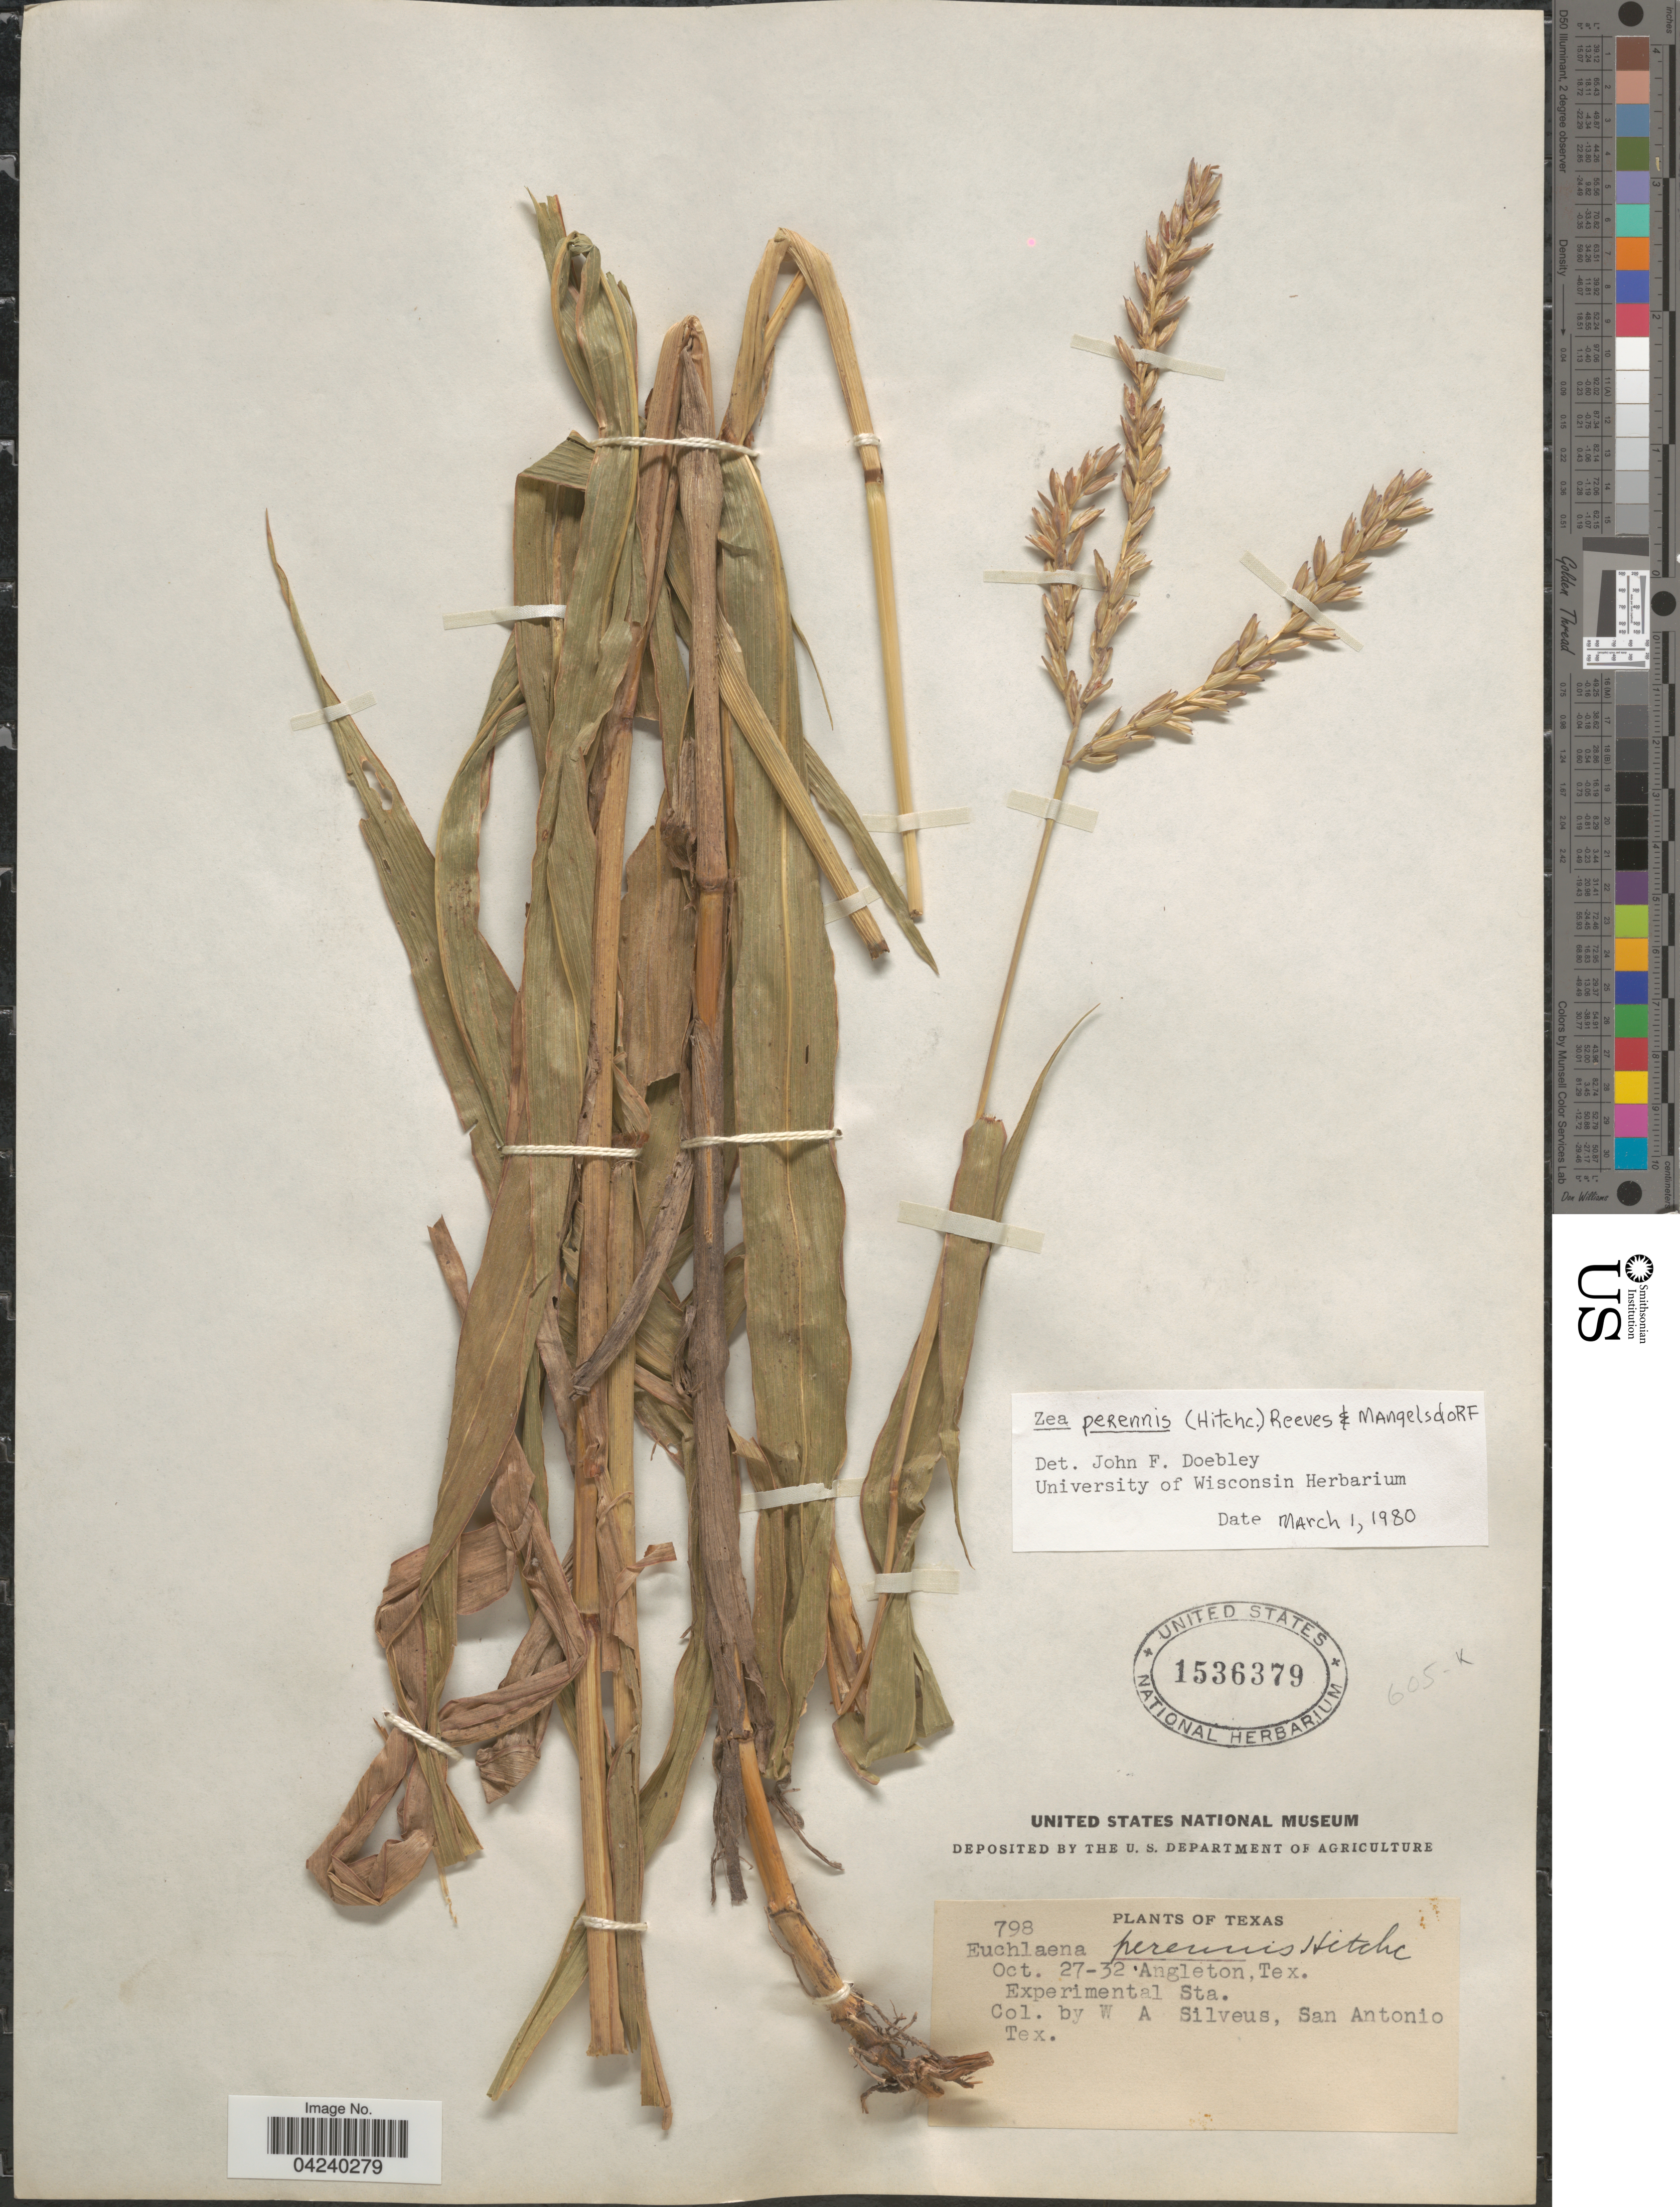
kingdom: Plantae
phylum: Tracheophyta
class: Liliopsida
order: Poales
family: Poaceae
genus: Zea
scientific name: Zea perennis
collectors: W. Silveus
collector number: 798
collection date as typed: Transcribed d/m/y: 27/10/32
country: United States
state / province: Texas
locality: Angleton. Experimental Sta.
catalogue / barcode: US 1536379